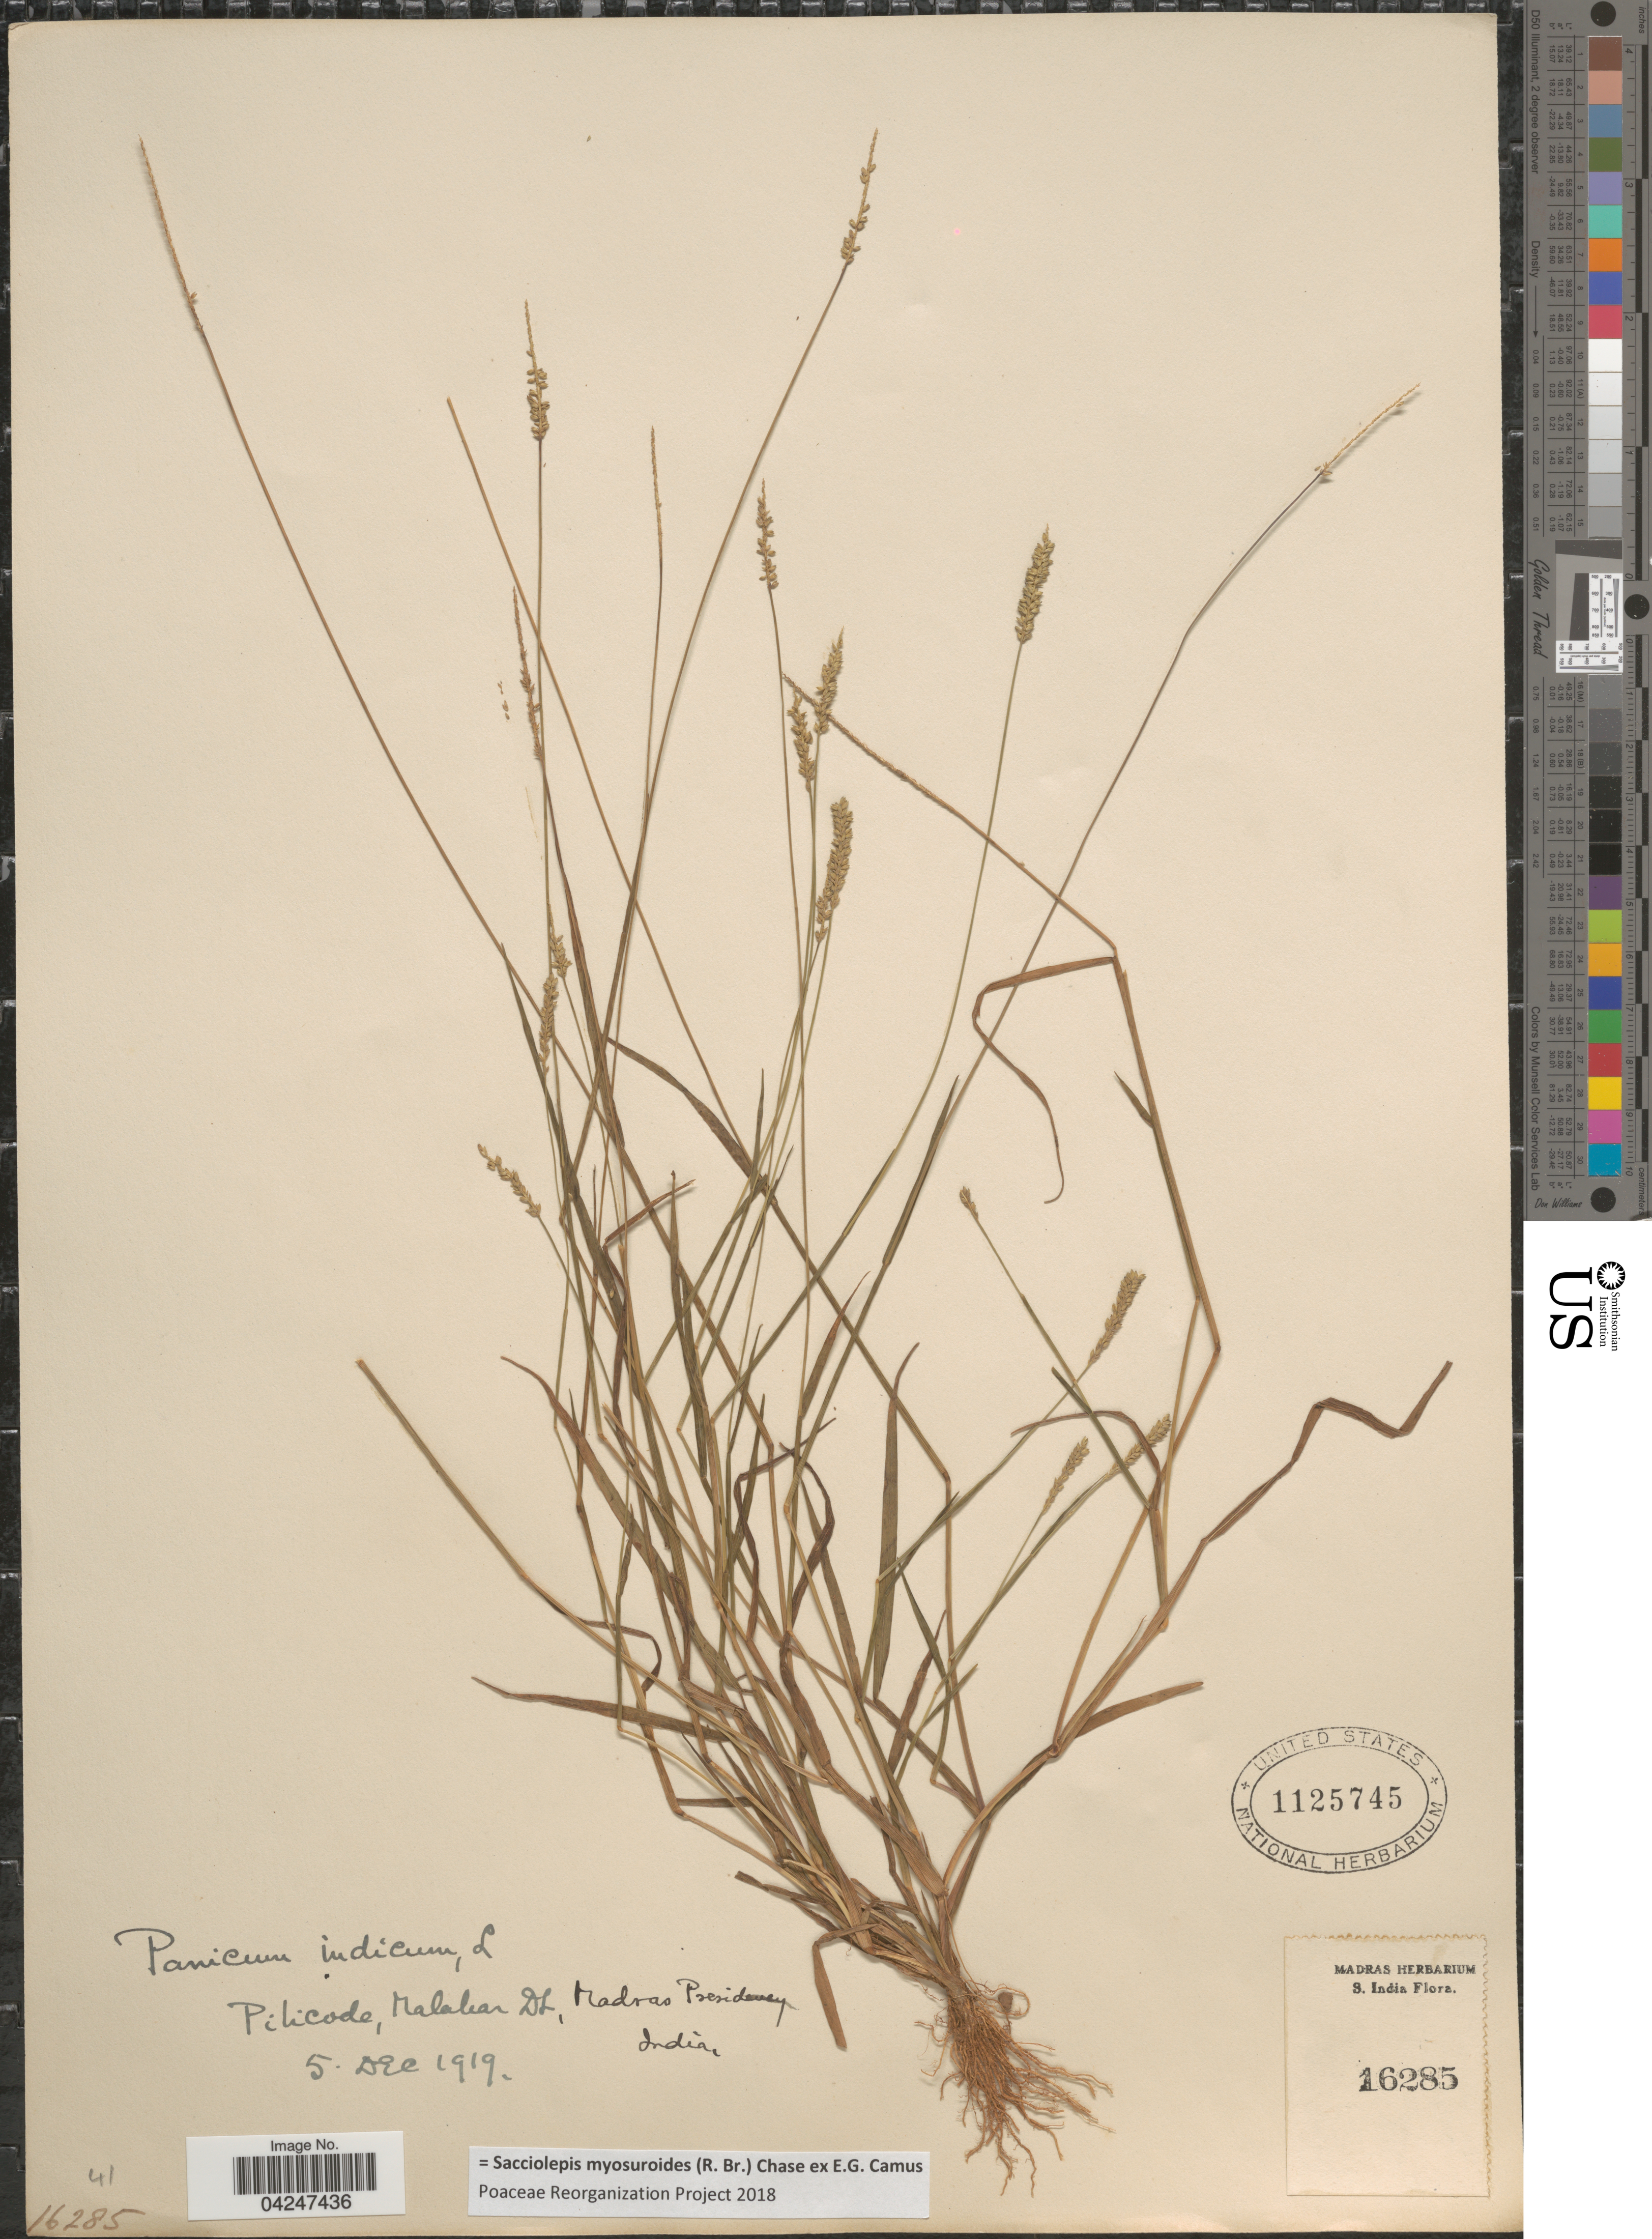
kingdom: Plantae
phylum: Tracheophyta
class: Liliopsida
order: Poales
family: Poaceae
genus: Sacciolepis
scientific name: Sacciolepis myosuroides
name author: (R. Br.) Chase ex E.G. Camus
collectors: Ex herb. Madras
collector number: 16285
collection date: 1919-12-05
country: India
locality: S. India. Pilicode, Malabar Dt, Madras Presidency.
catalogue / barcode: US 1125745